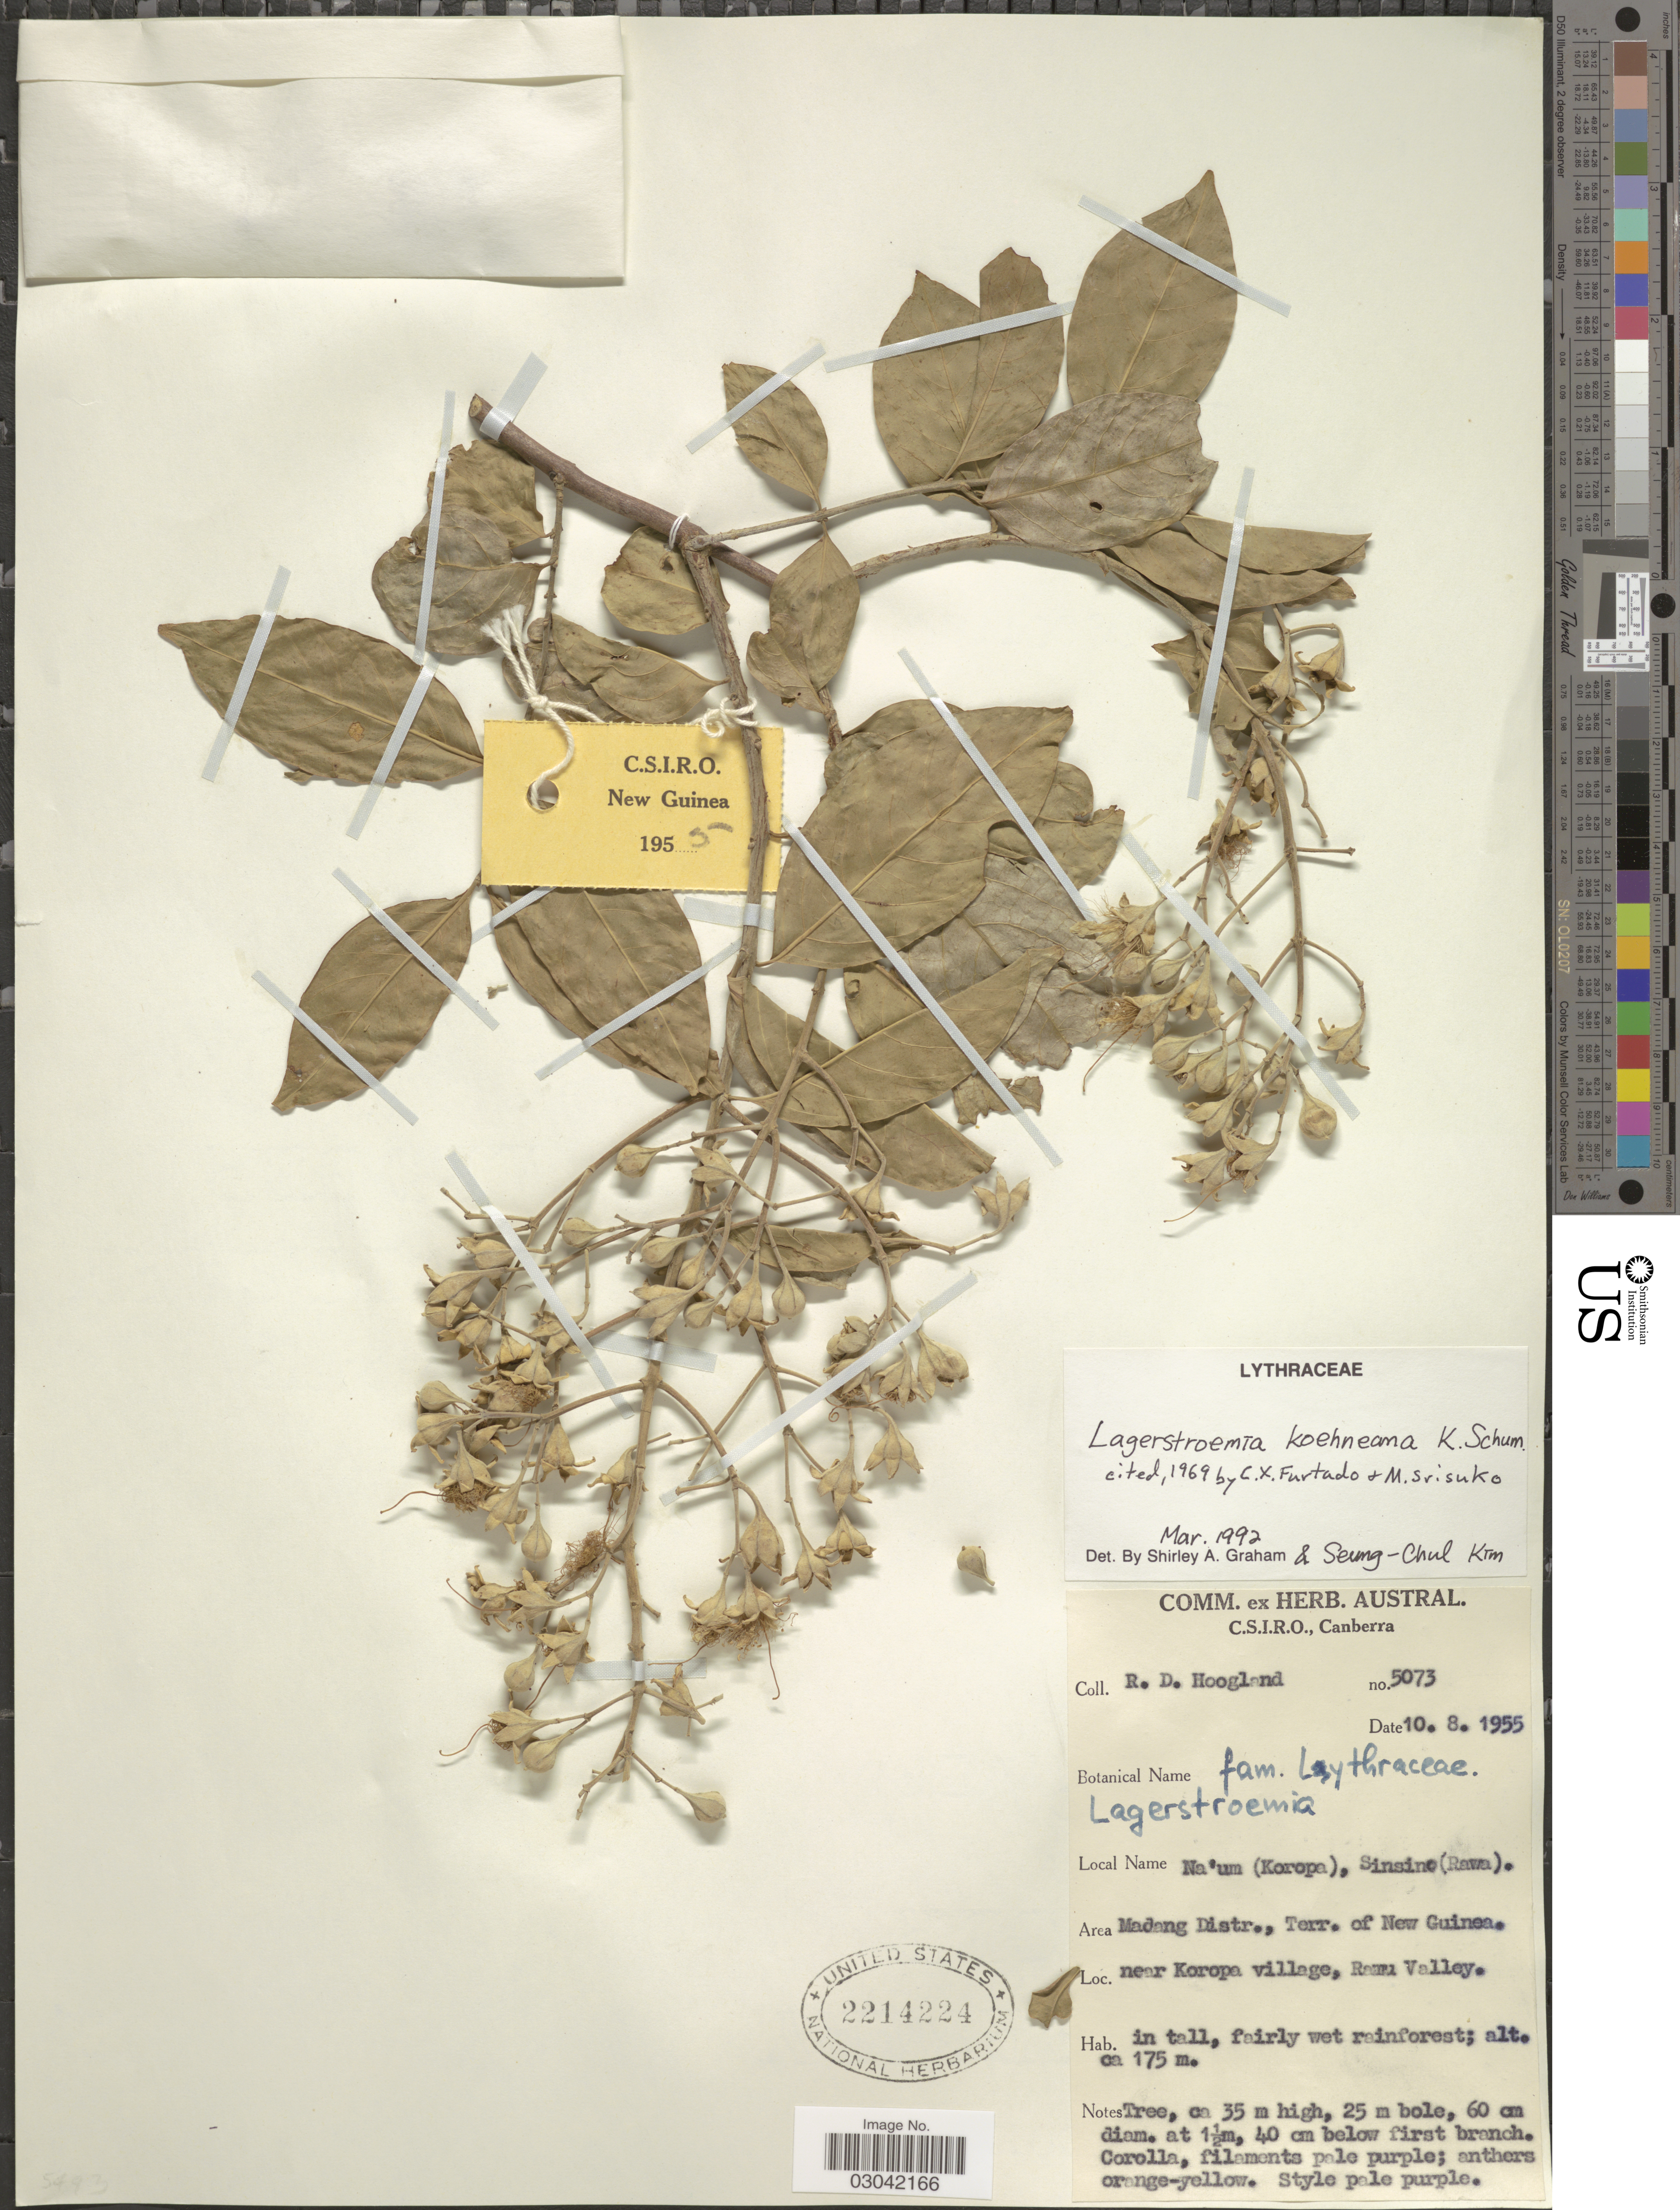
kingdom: Plantae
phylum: Tracheophyta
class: Magnoliopsida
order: Myrtales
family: Lythraceae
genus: Lagerstroemia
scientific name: Lagerstroemia koehneana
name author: K. Schum.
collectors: R. D. Hoogland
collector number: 5073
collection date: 1955-08-10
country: Papua New Guinea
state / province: Madang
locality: Terr. of New Guinea. Near Koropa village, Ramu Valley.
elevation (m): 175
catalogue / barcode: US 2214224